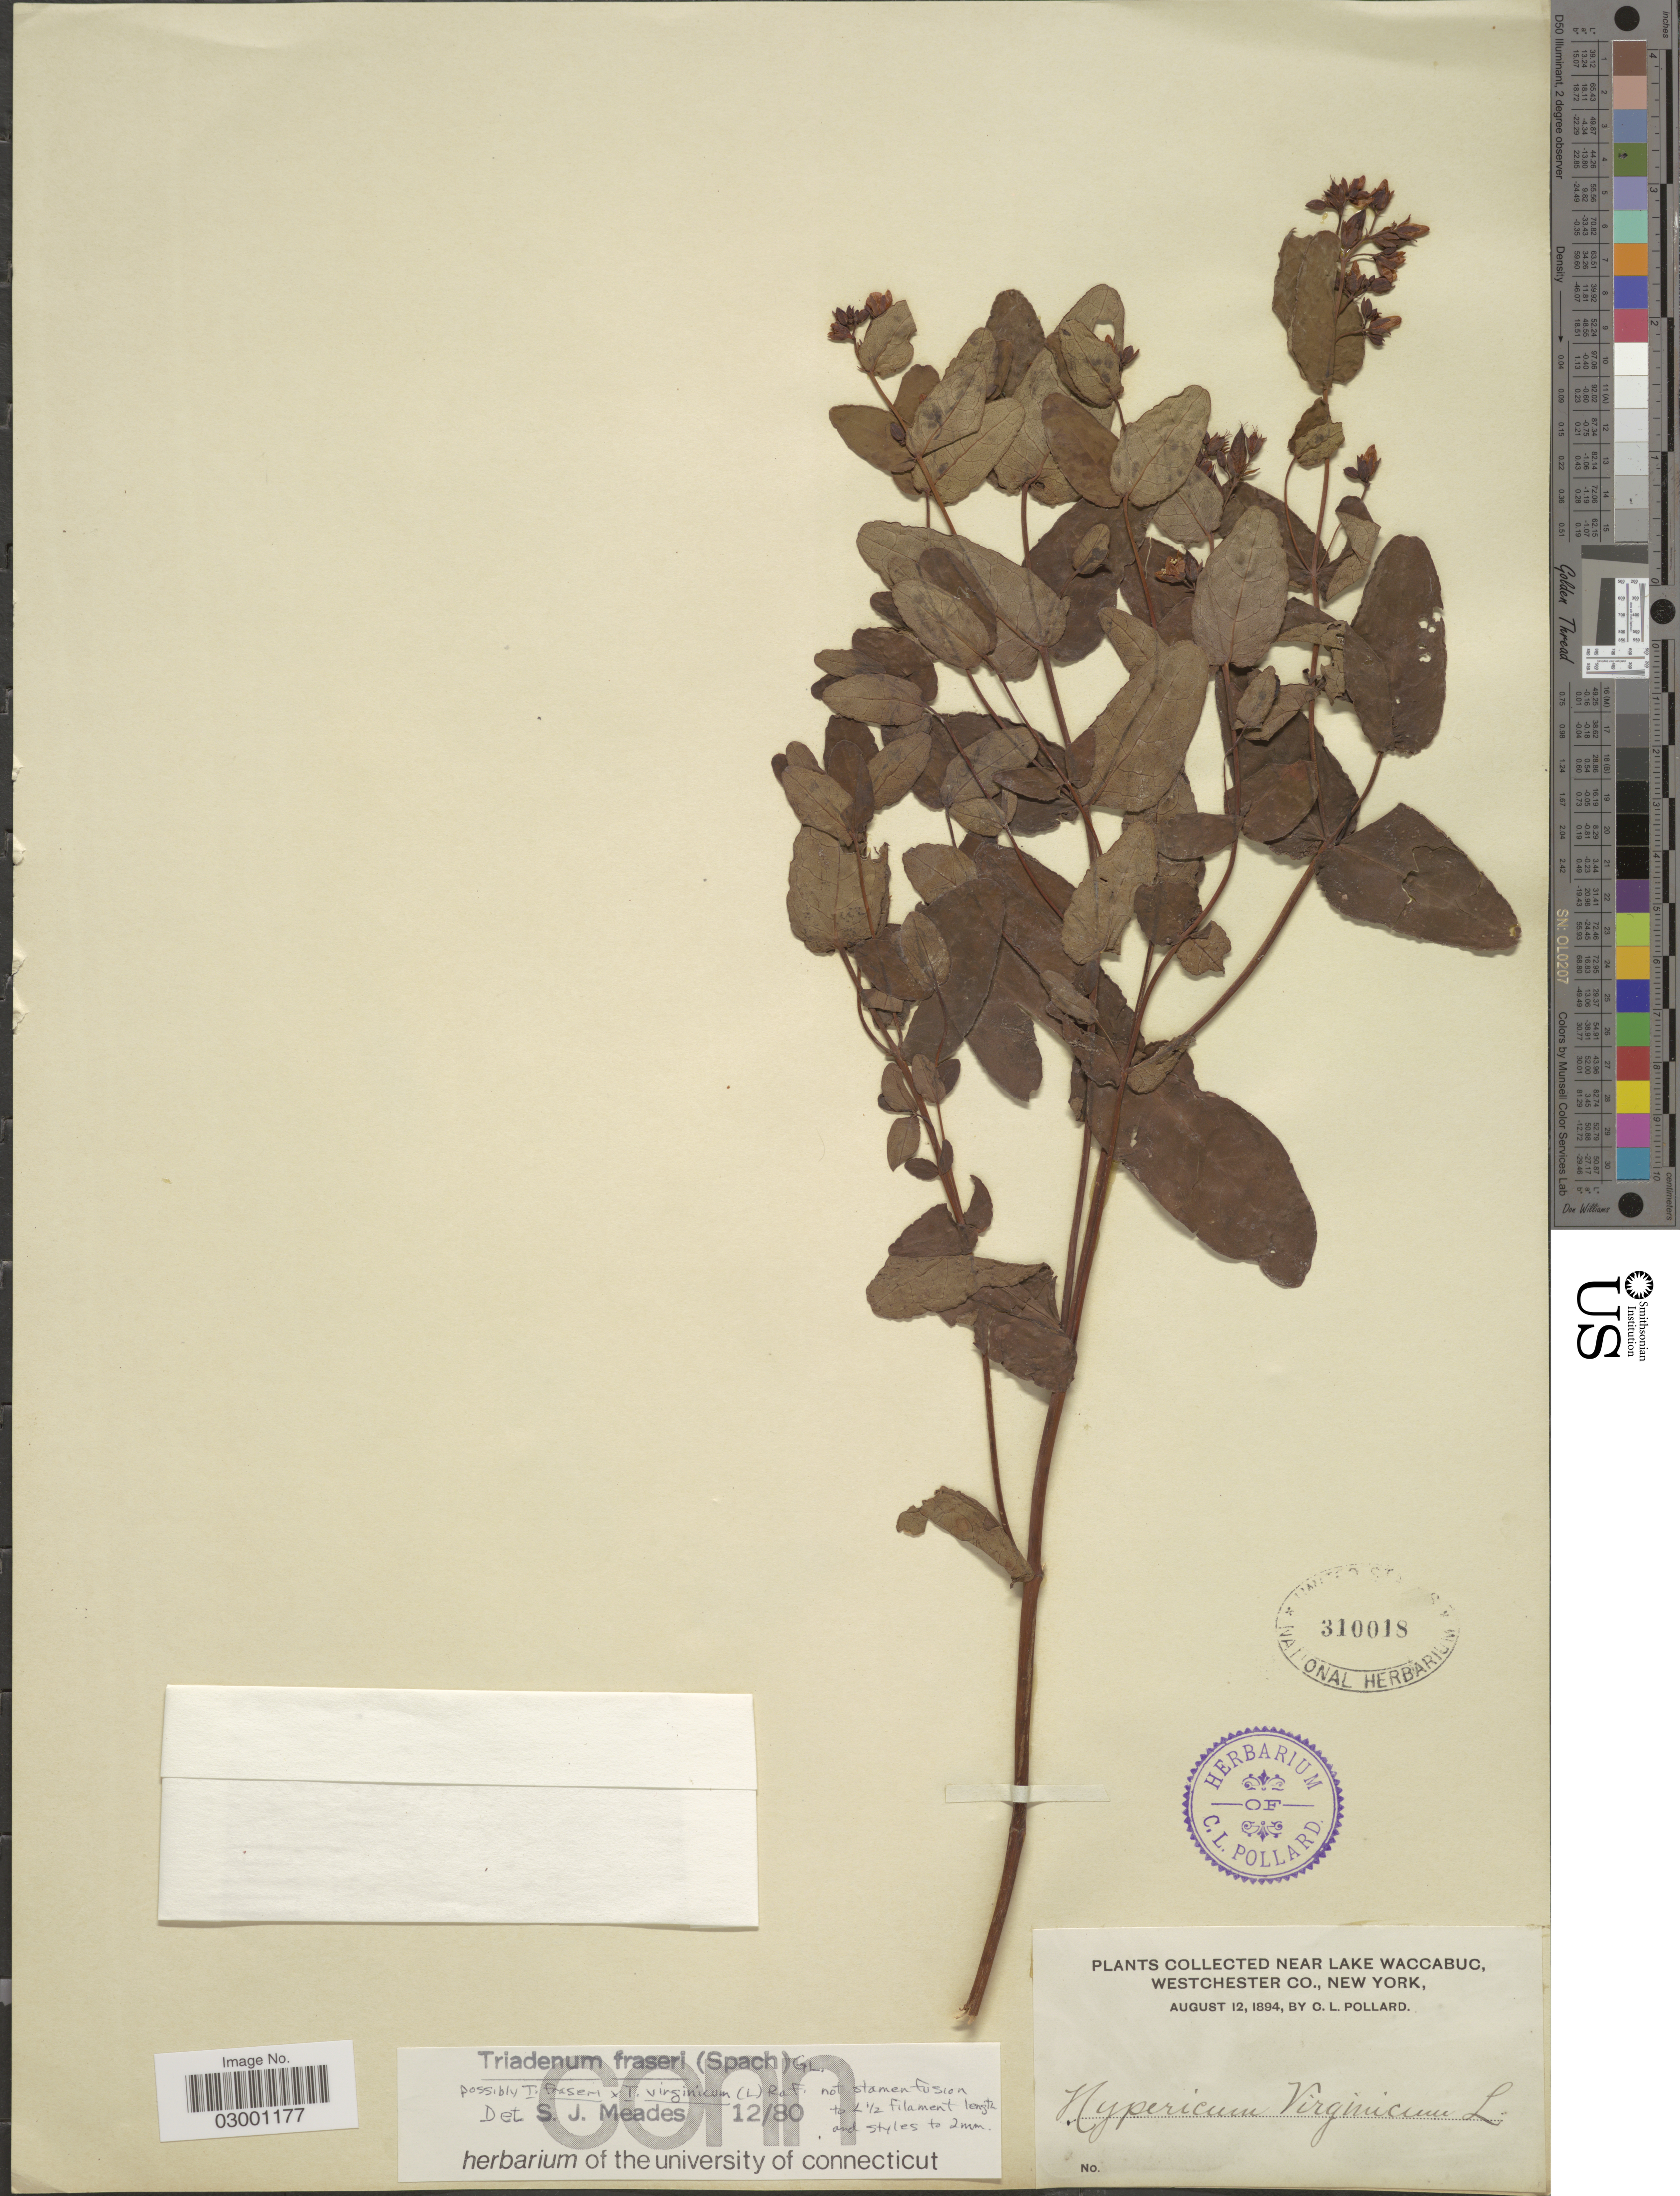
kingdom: Plantae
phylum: Tracheophyta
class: Magnoliopsida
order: Malpighiales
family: Hypericaceae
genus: Hypericum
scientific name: Hypericum fraseri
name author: Steud.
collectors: C. L. Pollard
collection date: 1894-08-12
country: United States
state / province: New York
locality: Near Lake Waccabuc, Westchester Co.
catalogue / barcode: US 310018